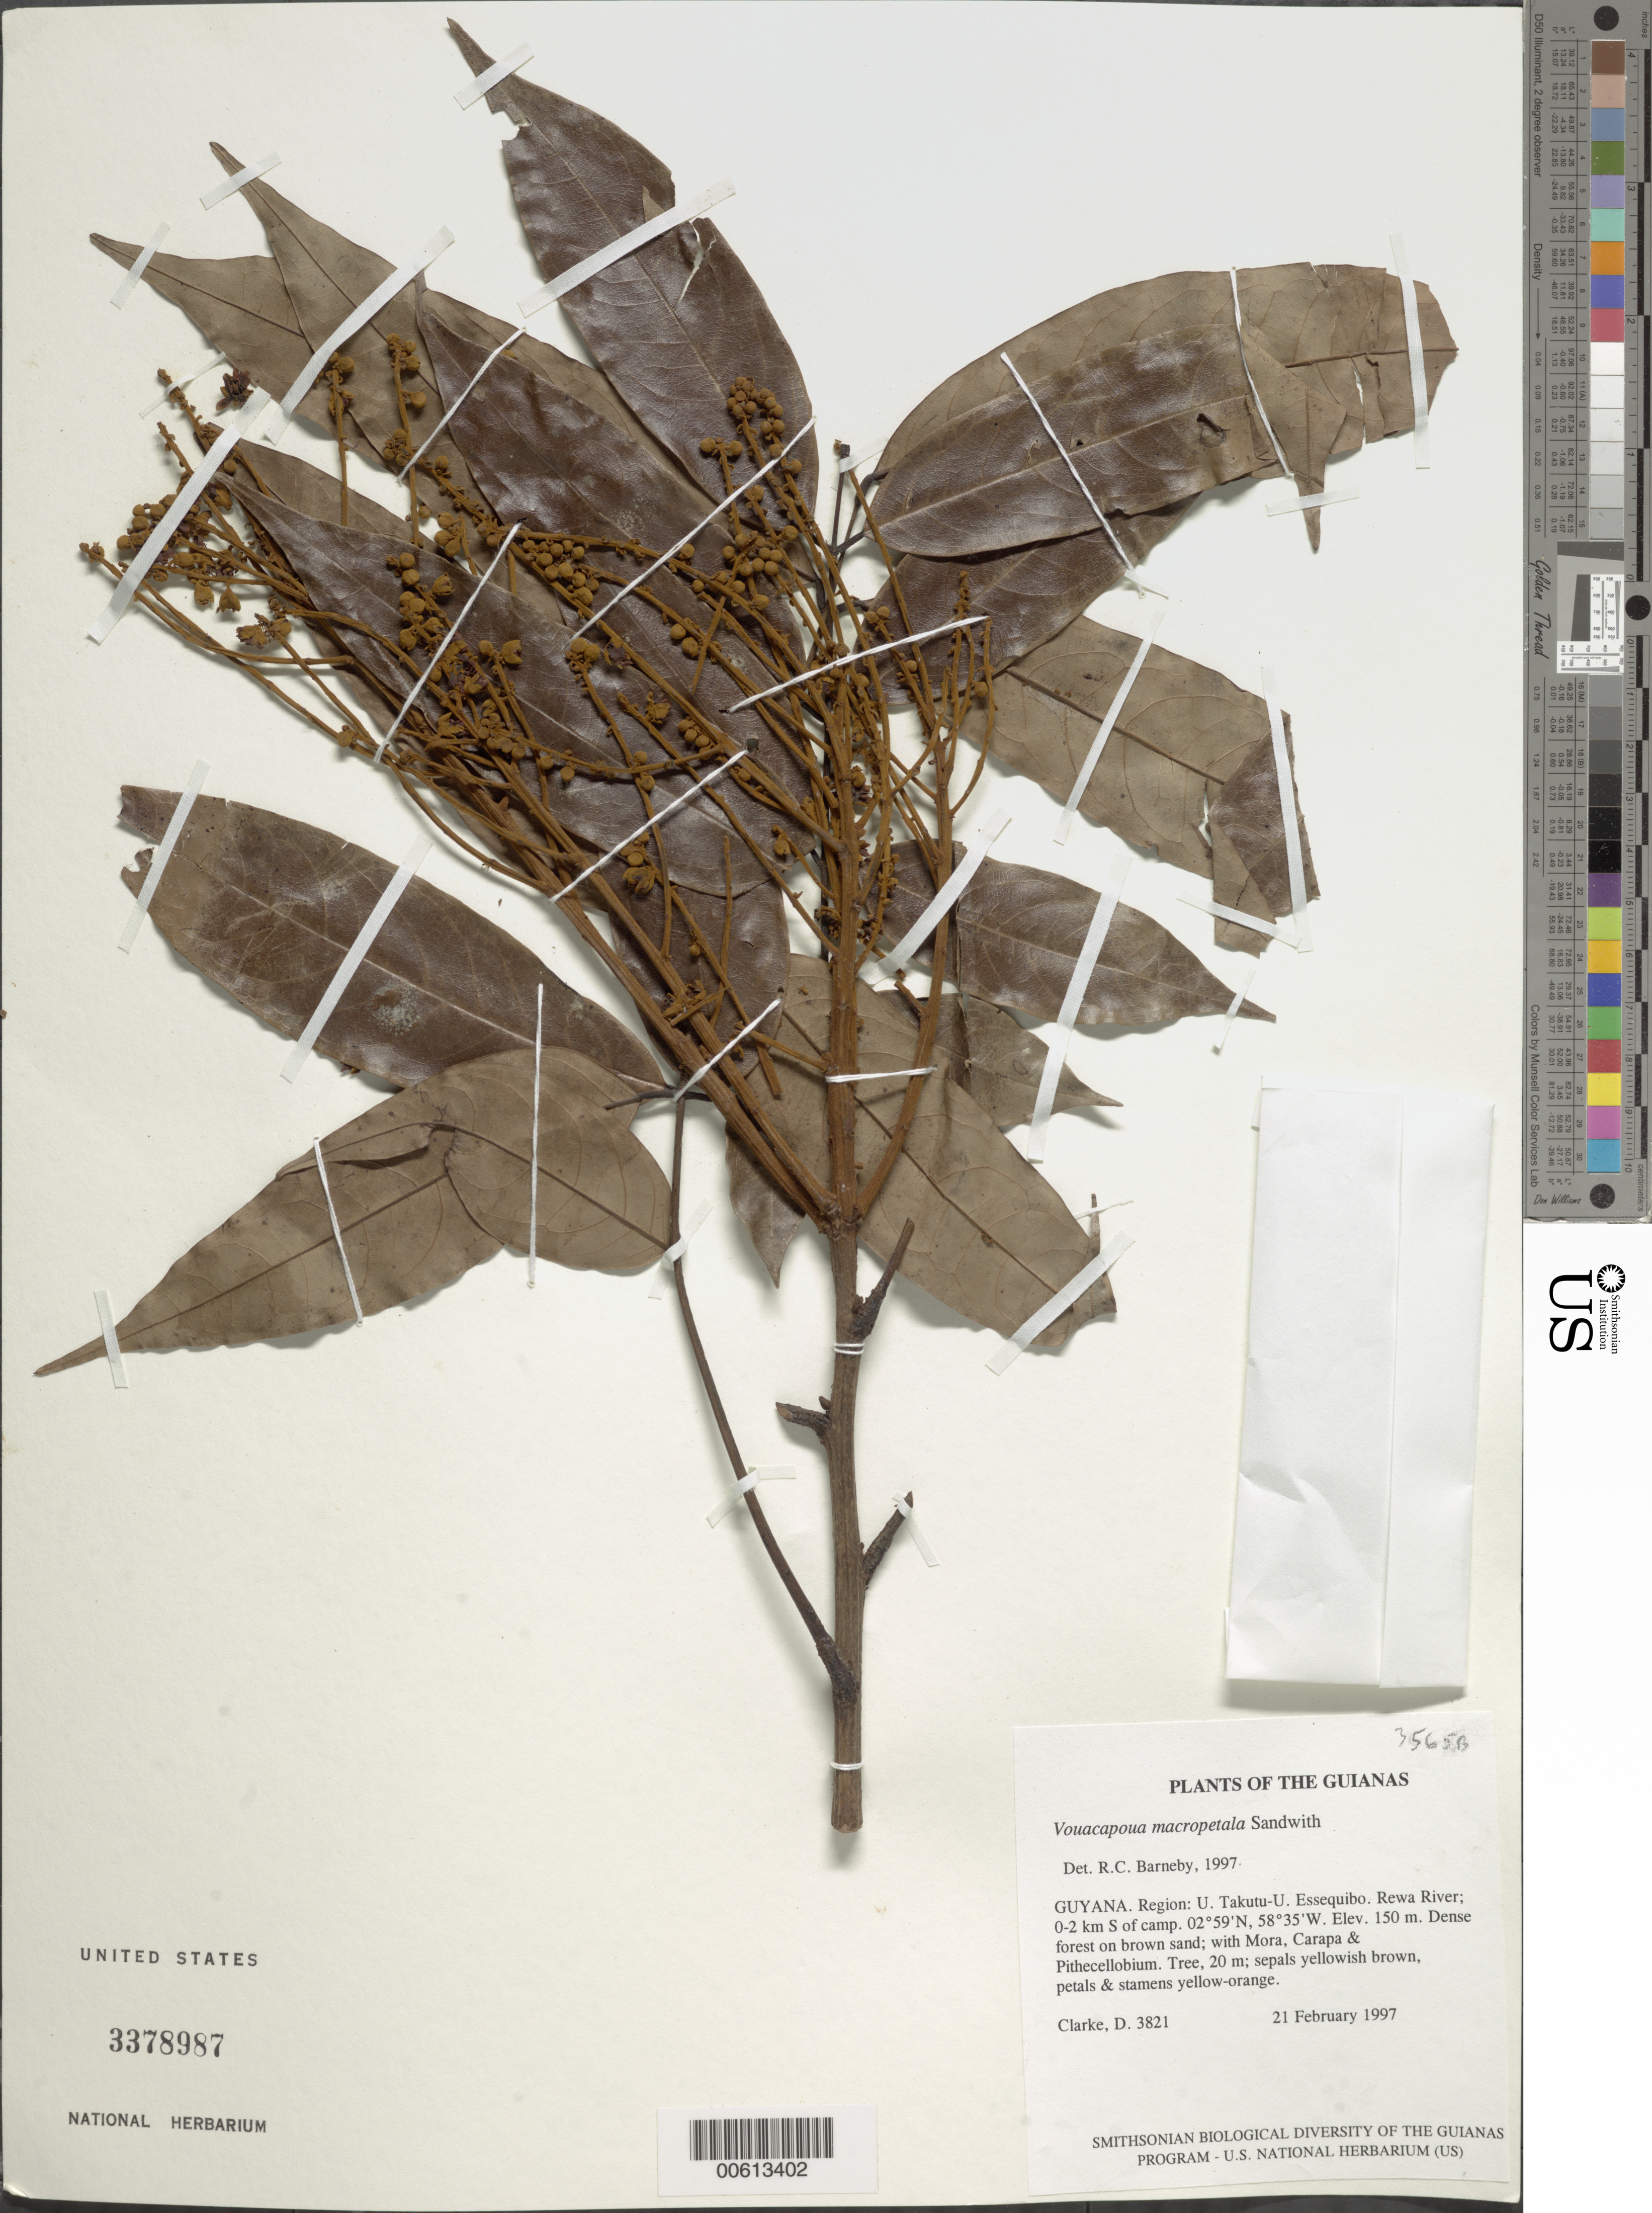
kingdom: Plantae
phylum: Tracheophyta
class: Magnoliopsida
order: Fabales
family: Fabaceae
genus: Vouacapoua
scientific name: Vouacapoua macropetala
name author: Sandwith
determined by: Barneby, Rupert C., (NY)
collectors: H. D. Clarke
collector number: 3821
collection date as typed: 21 February 1997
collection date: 1997-02-21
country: Guyana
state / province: U. Takutu-U. Essequibo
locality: Rewa River; 0-2 km S of camp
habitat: Dense forest on brown sand; with Mora, Carapa & Pithecellobium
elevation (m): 150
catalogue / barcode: US 3378987